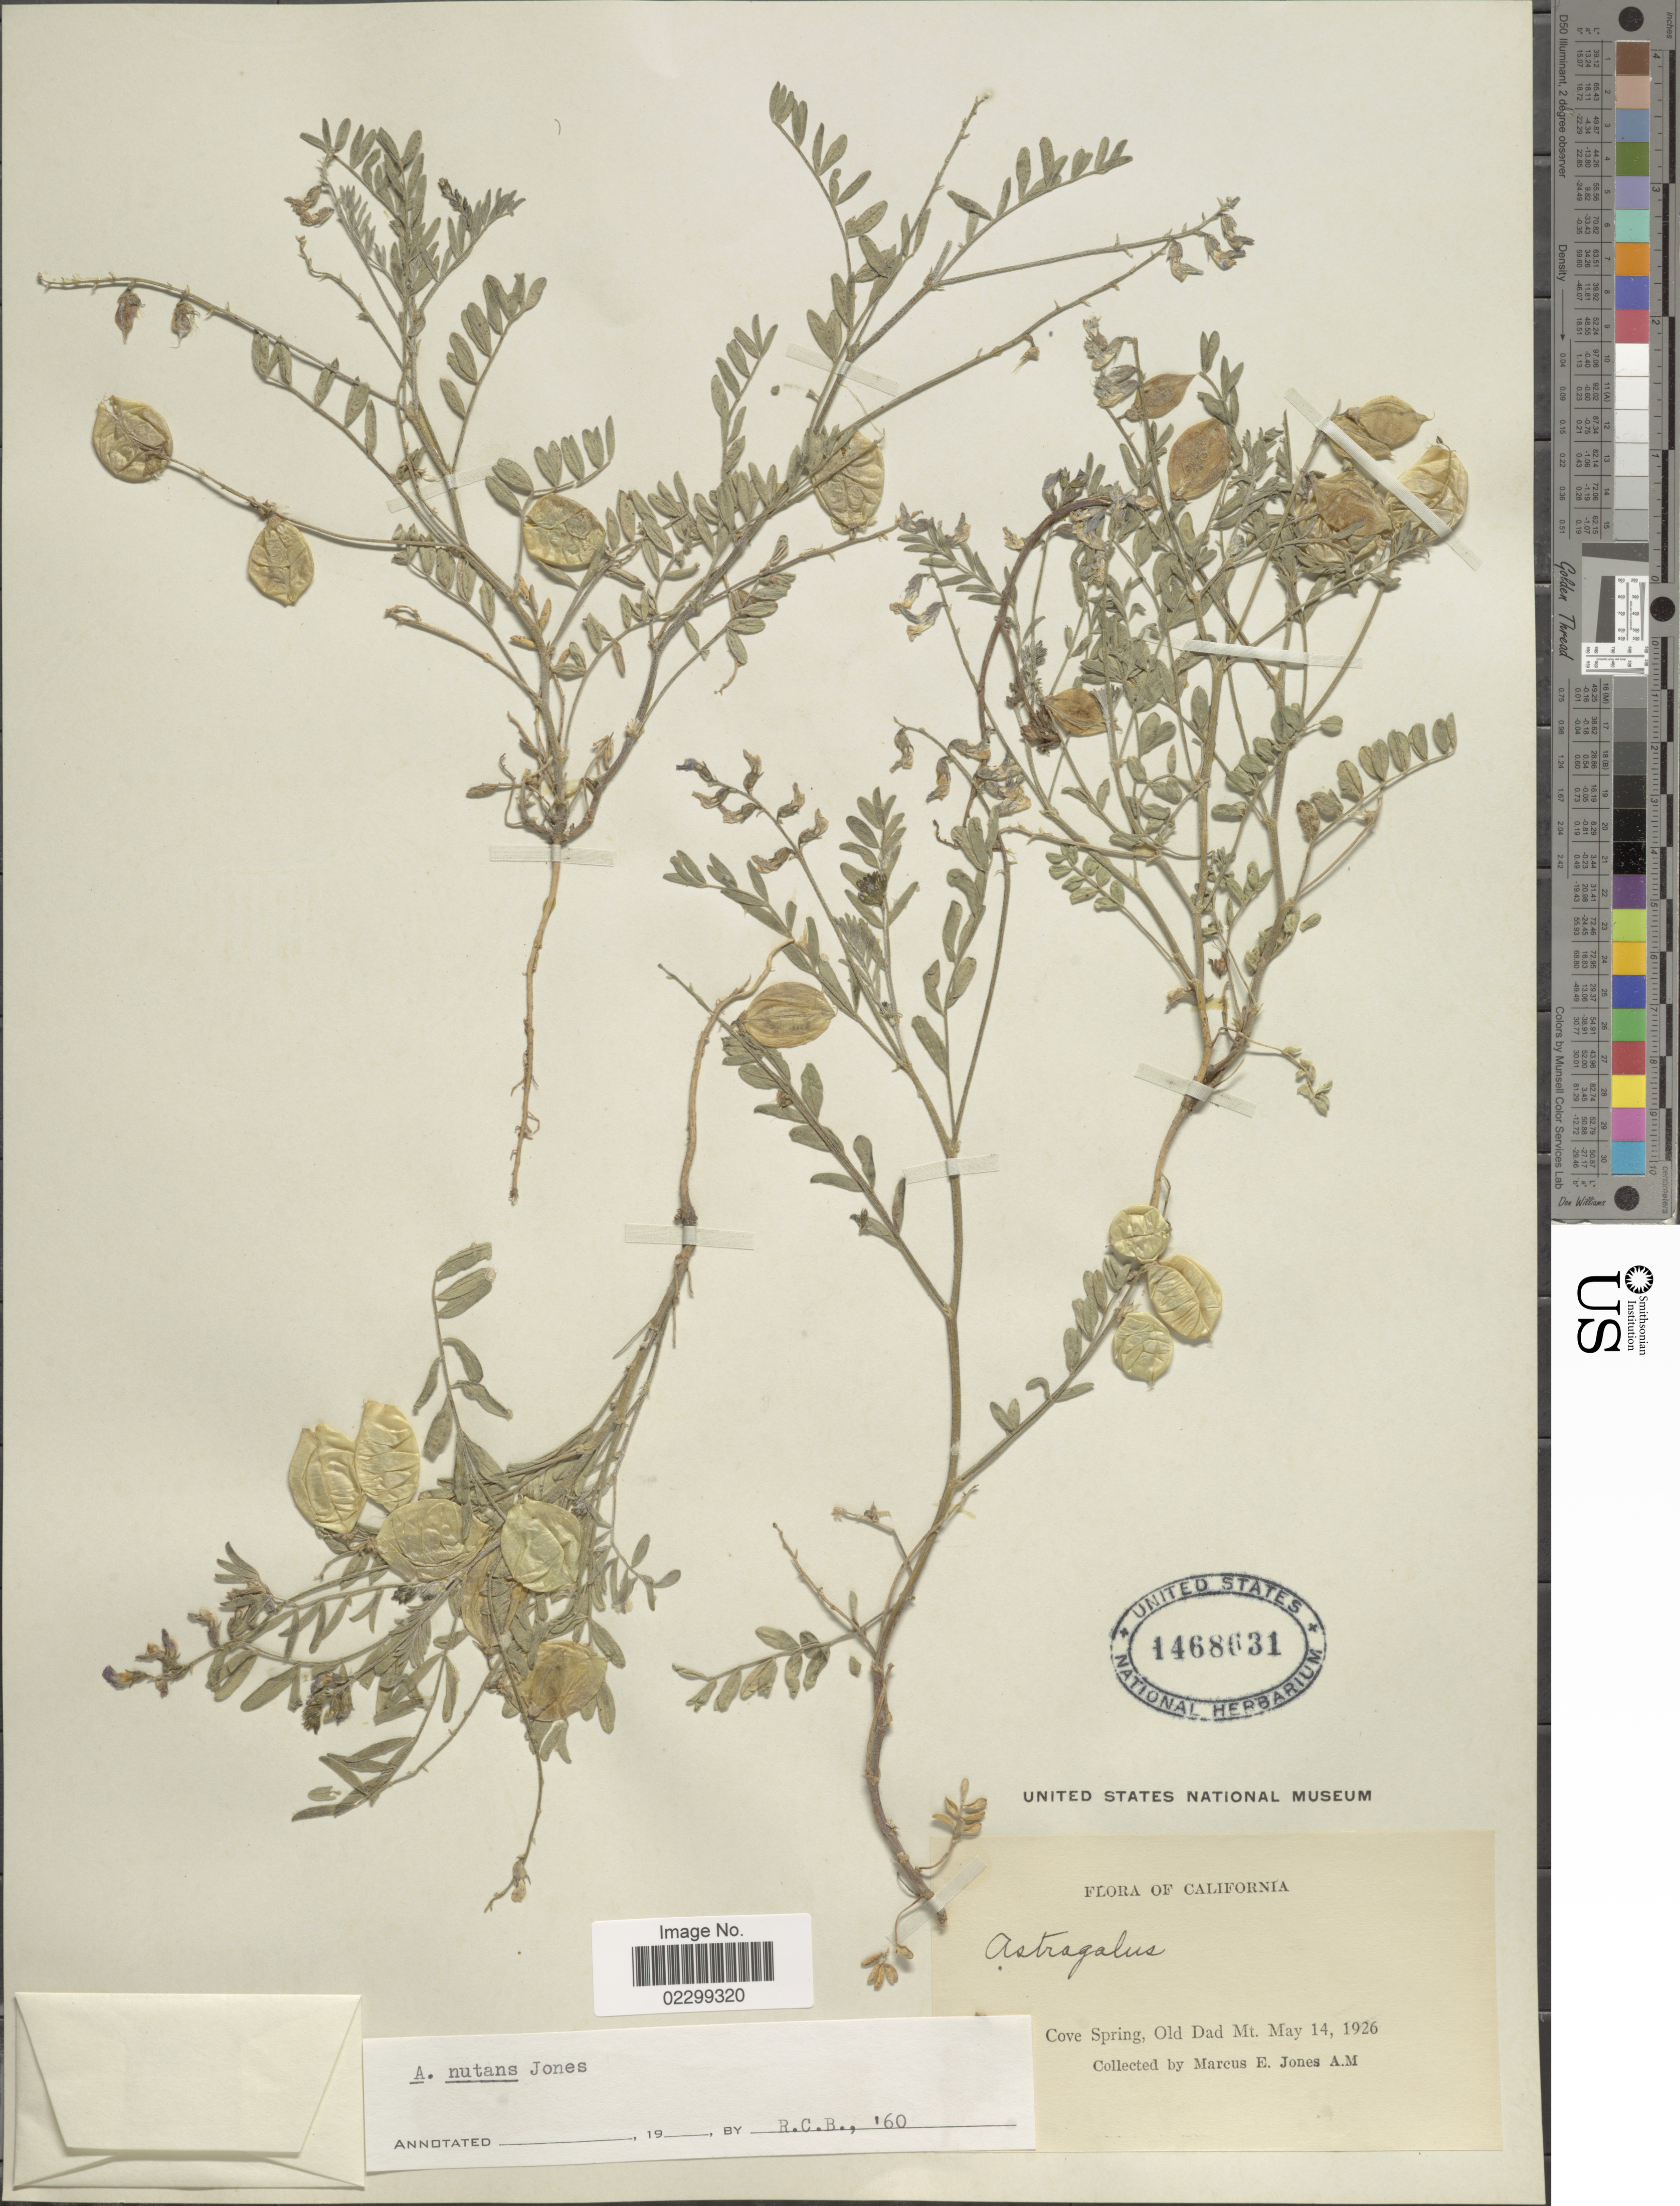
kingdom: Plantae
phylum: Tracheophyta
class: Magnoliopsida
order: Fabales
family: Fabaceae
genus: Astragalus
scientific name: Astragalus nutans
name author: M.E. Jones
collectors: M. E. Jones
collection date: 1926-05-14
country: United States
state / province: California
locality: Cove Spring, Old Dad Mt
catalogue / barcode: US 1468631